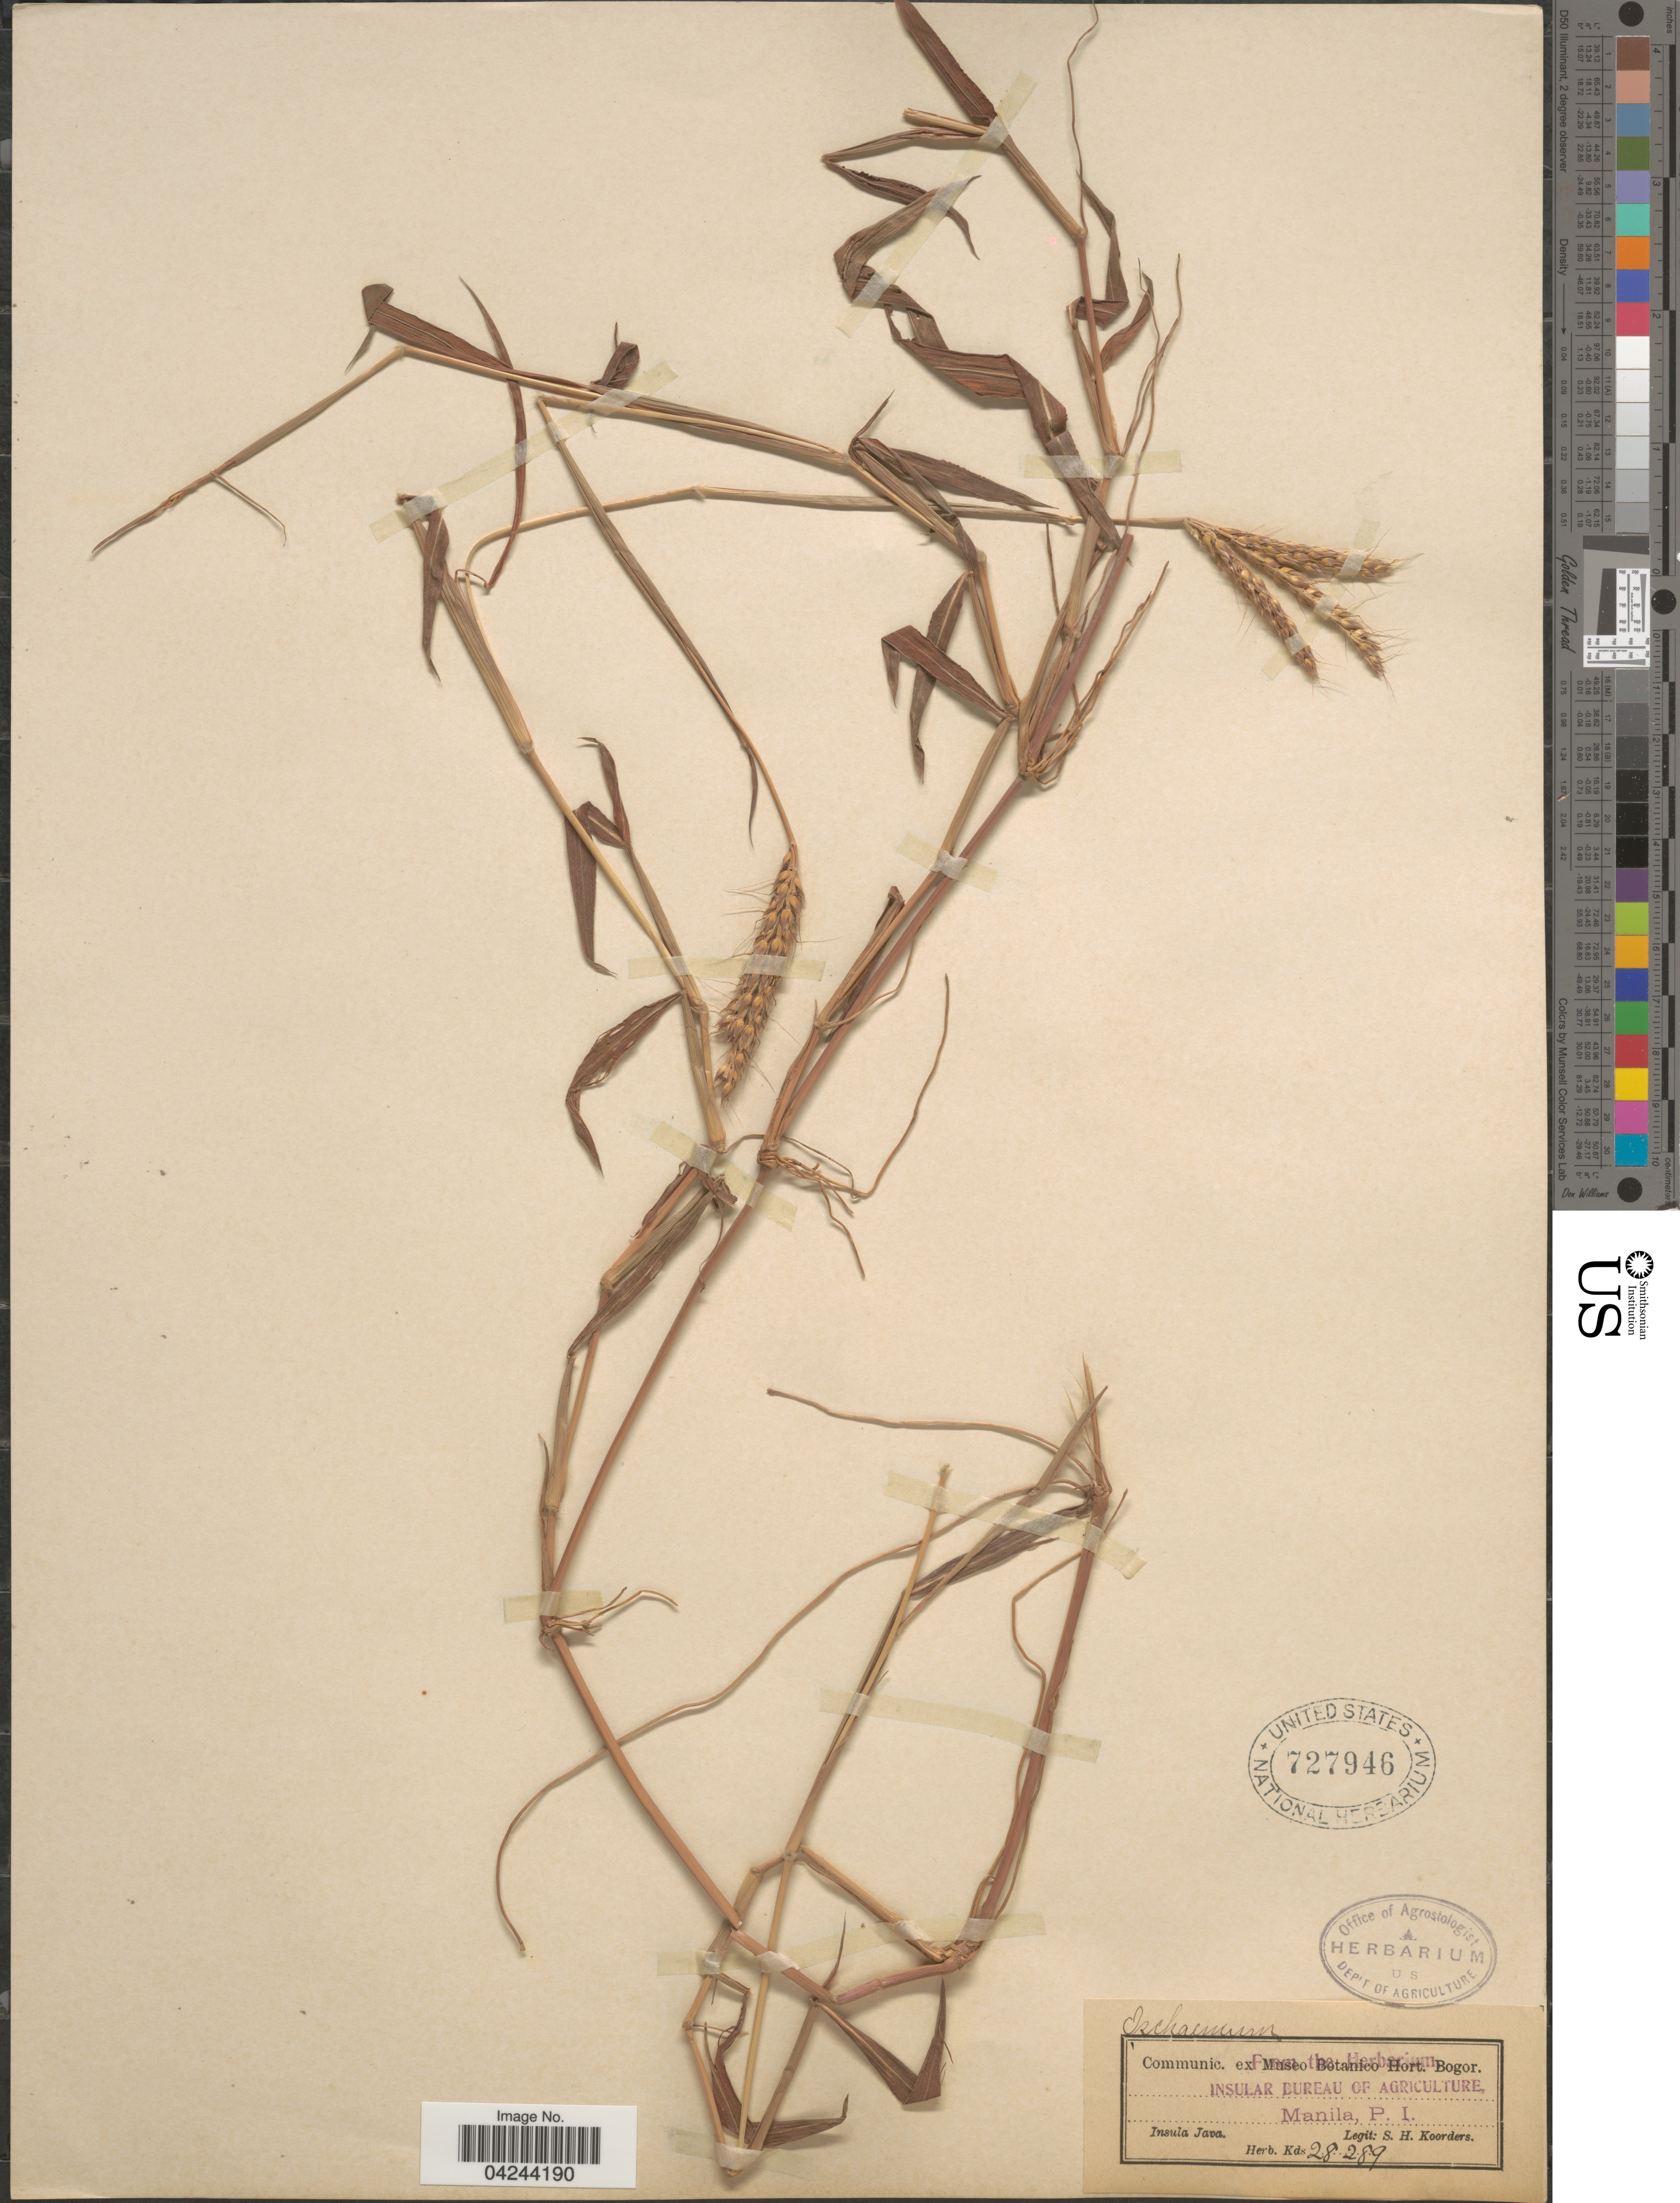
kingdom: Plantae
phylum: Tracheophyta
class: Liliopsida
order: Poales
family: Poaceae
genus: Ischaemum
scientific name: Ischaemum polystachyum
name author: J. Presl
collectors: S. H. Koorders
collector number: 28289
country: Indonesia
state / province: Java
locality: Insula Java.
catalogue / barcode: US 727946